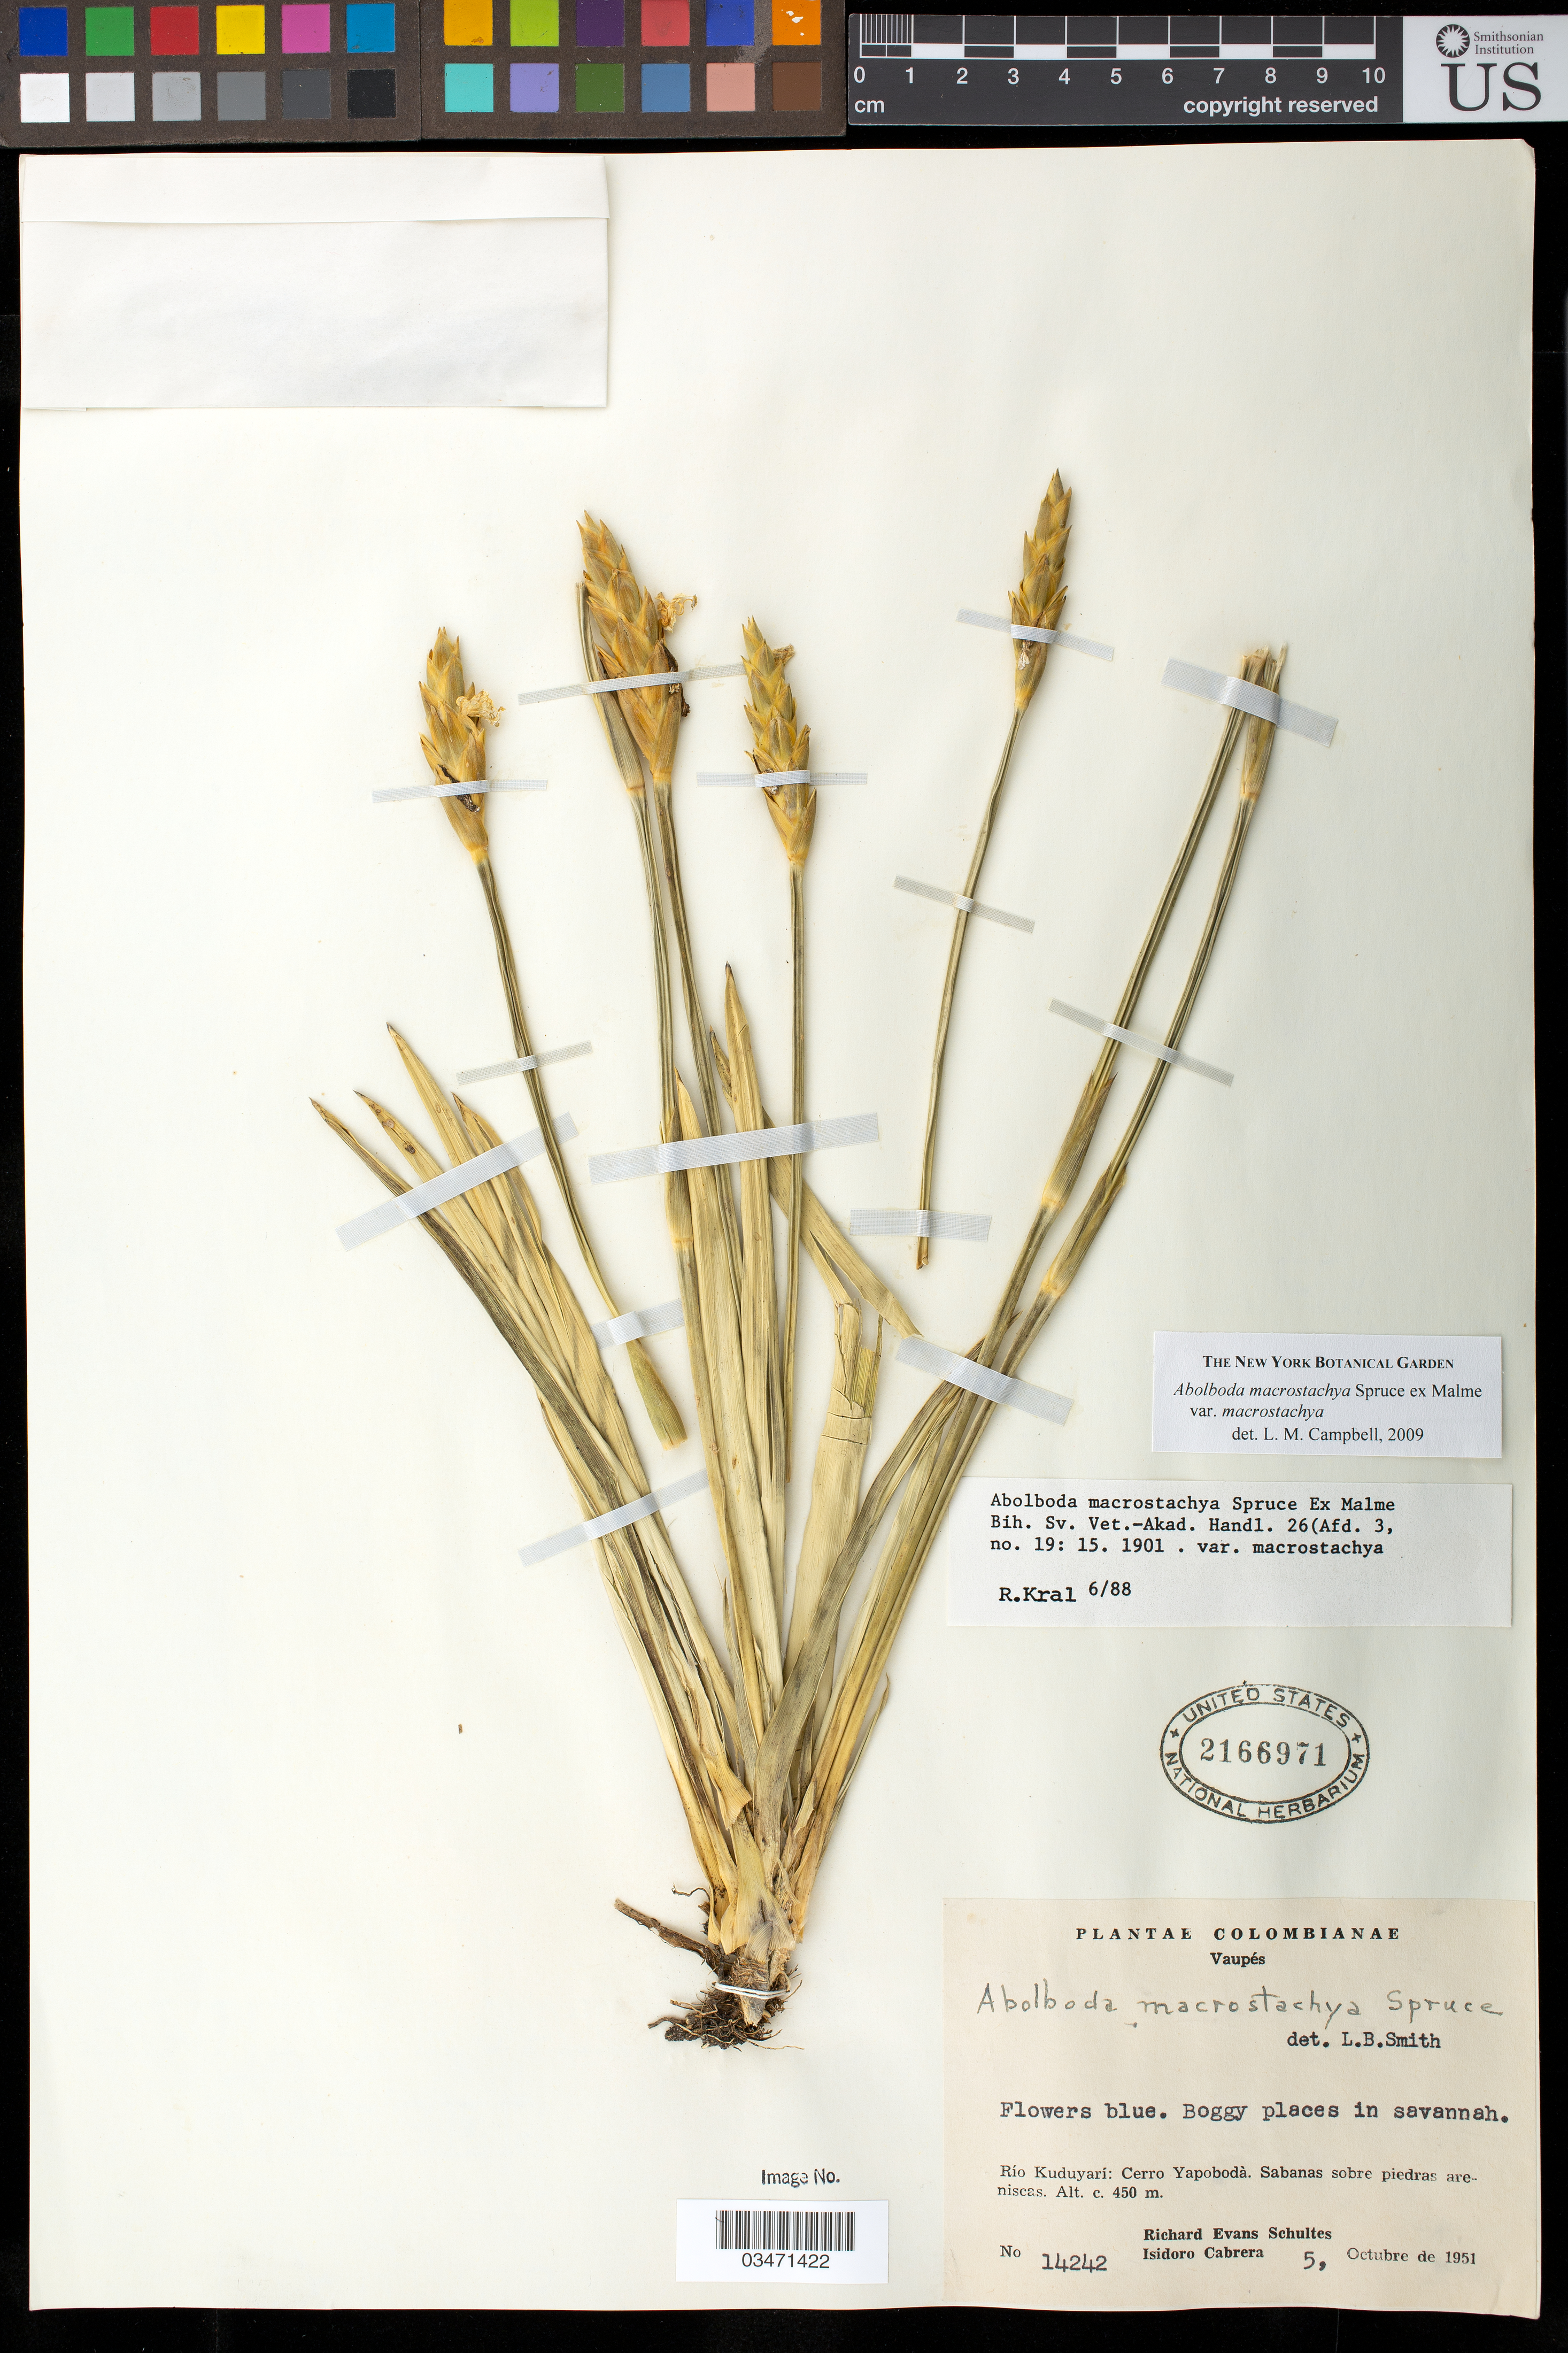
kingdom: Plantae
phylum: Tracheophyta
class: Liliopsida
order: Poales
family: Xyridaceae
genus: Abolboda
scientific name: Abolboda macrostachya var. macrostachya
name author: Spruce ex Malme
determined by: Campbell, L. M.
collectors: R. E. Schultes & I. Cabrera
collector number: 14242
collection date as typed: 05 Oct 1951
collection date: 1951-10-05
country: Colombia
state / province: Vaupés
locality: Rio Kuduyari, Cerro Yapoboda.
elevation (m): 450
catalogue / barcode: US 2166971